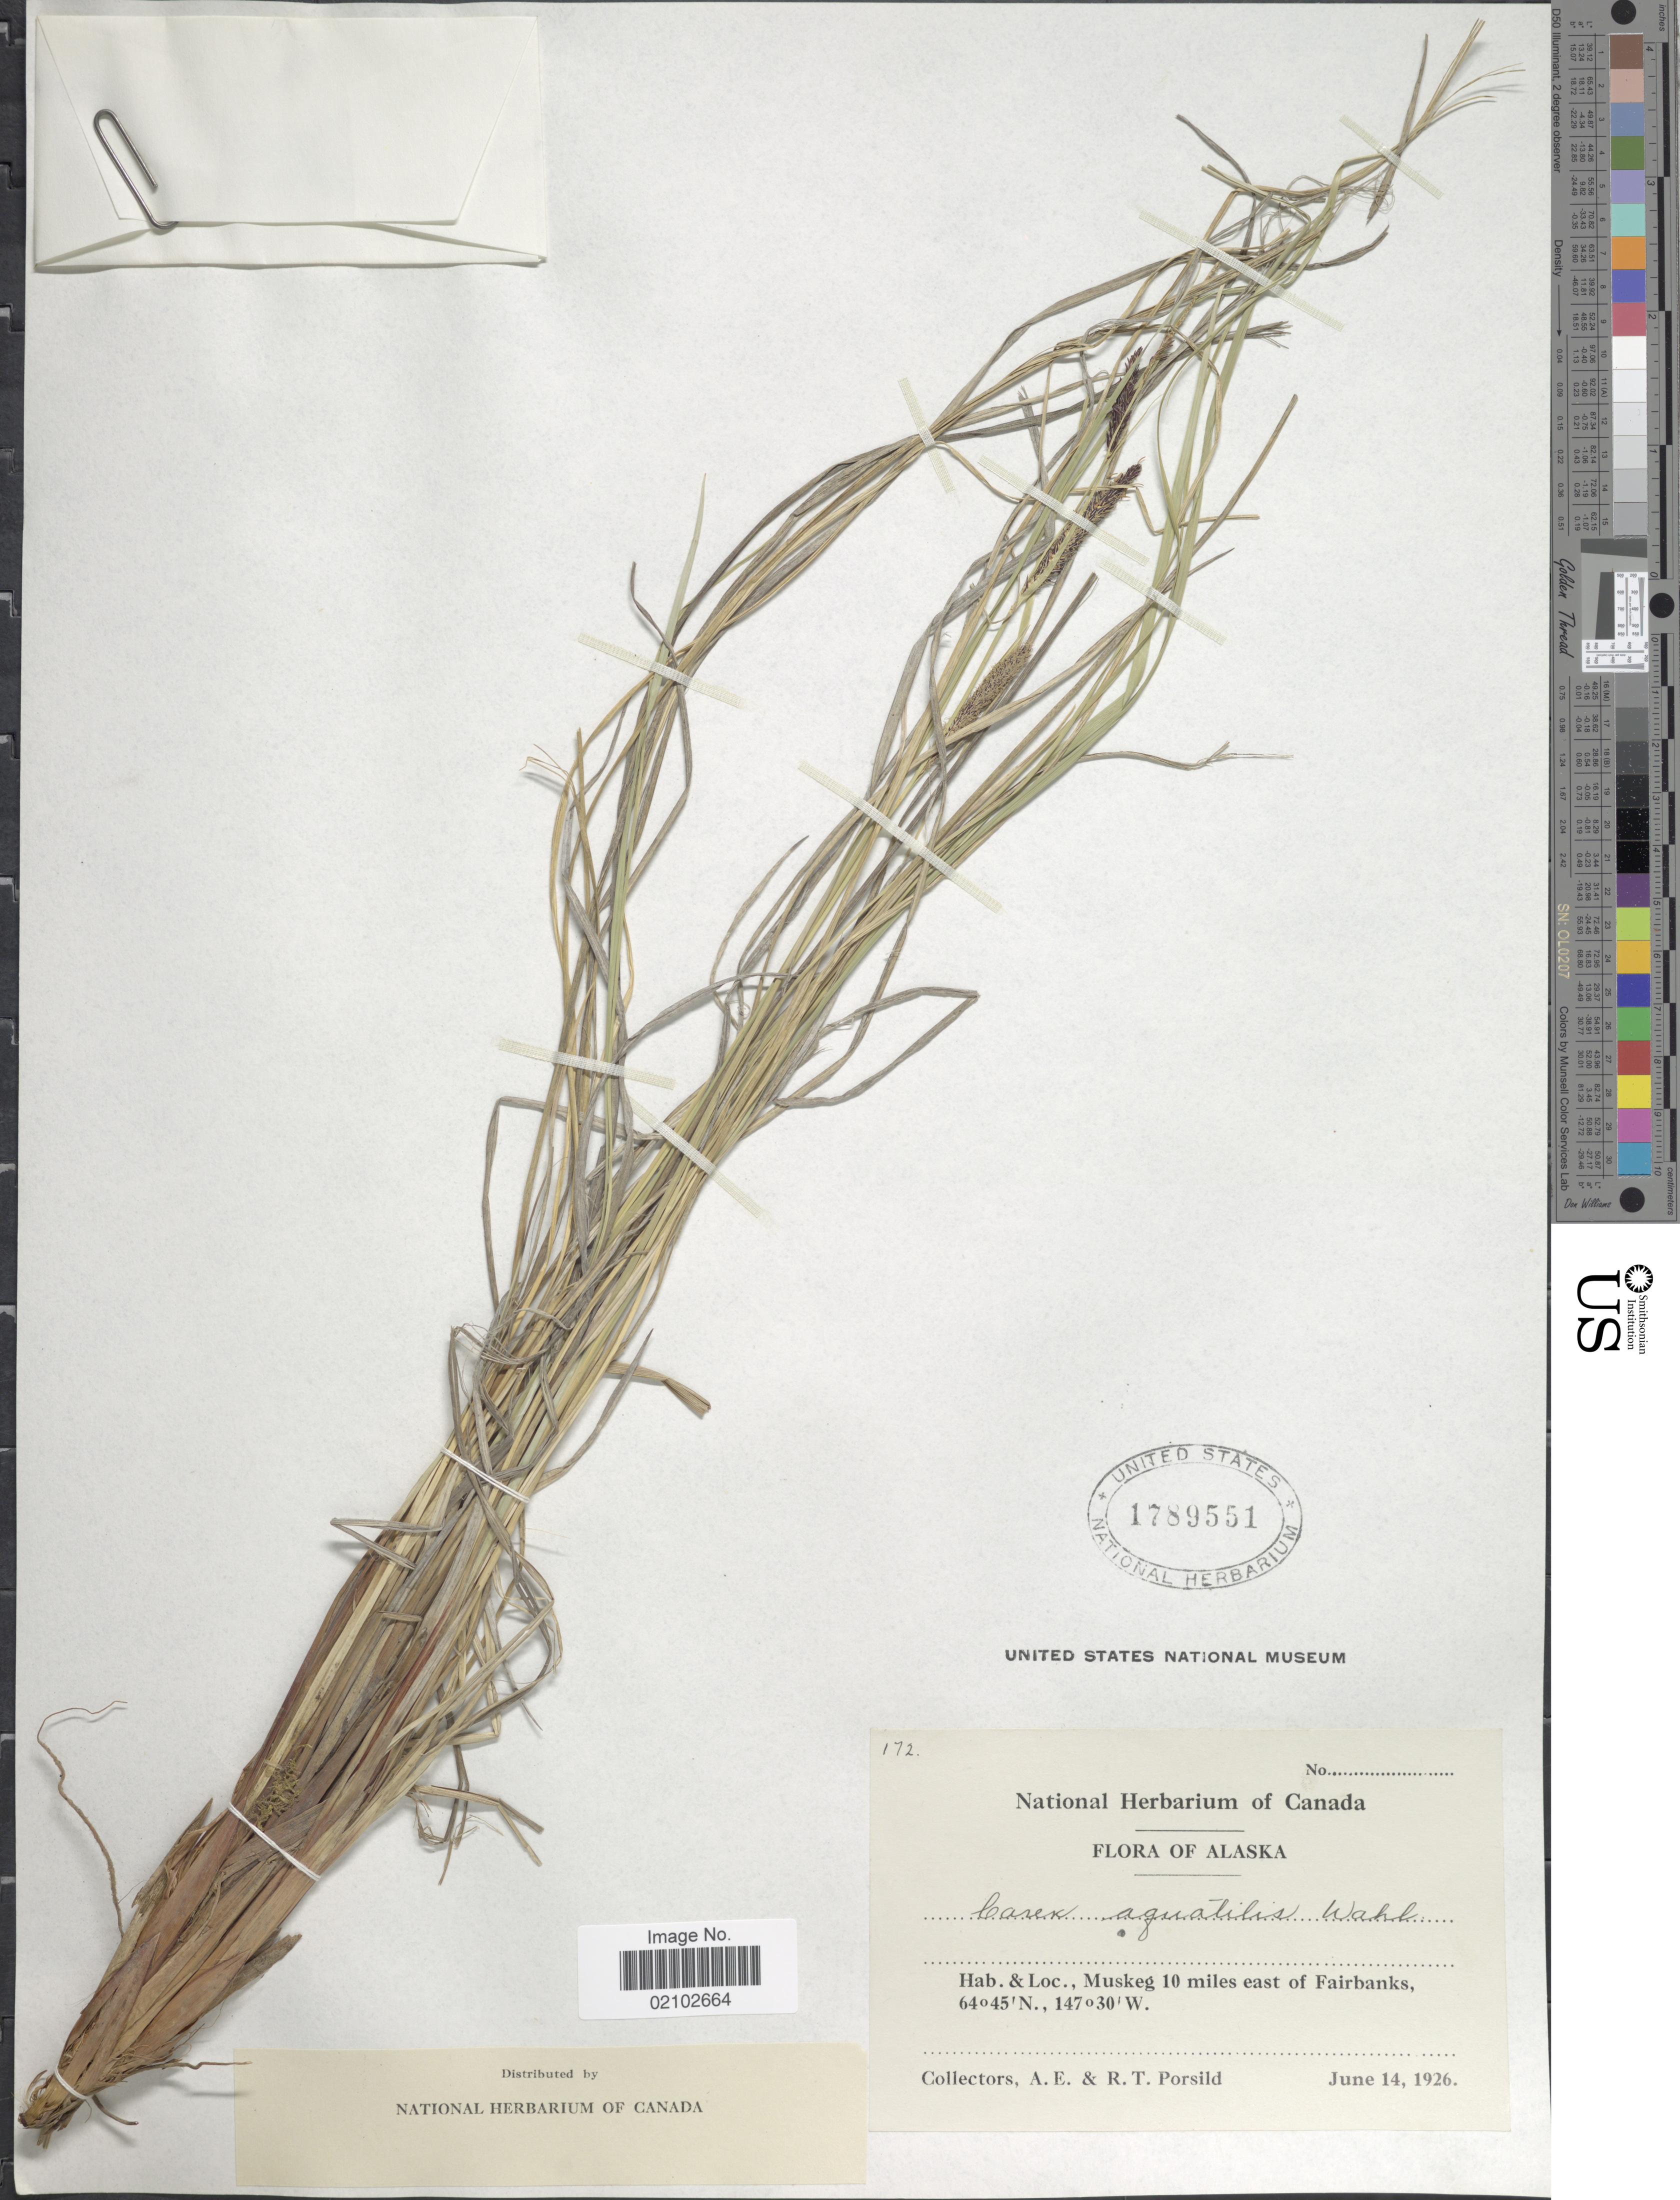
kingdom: Plantae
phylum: Tracheophyta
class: Liliopsida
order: Poales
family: Cyperaceae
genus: Carex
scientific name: Carex aquatilis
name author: Wahlenb.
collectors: A. E. Porsild & R. T. Porsild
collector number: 172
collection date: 1926-06-14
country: United States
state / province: Alaska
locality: Muskeg 10 miles east of Fairbanks.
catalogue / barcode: US 1789551